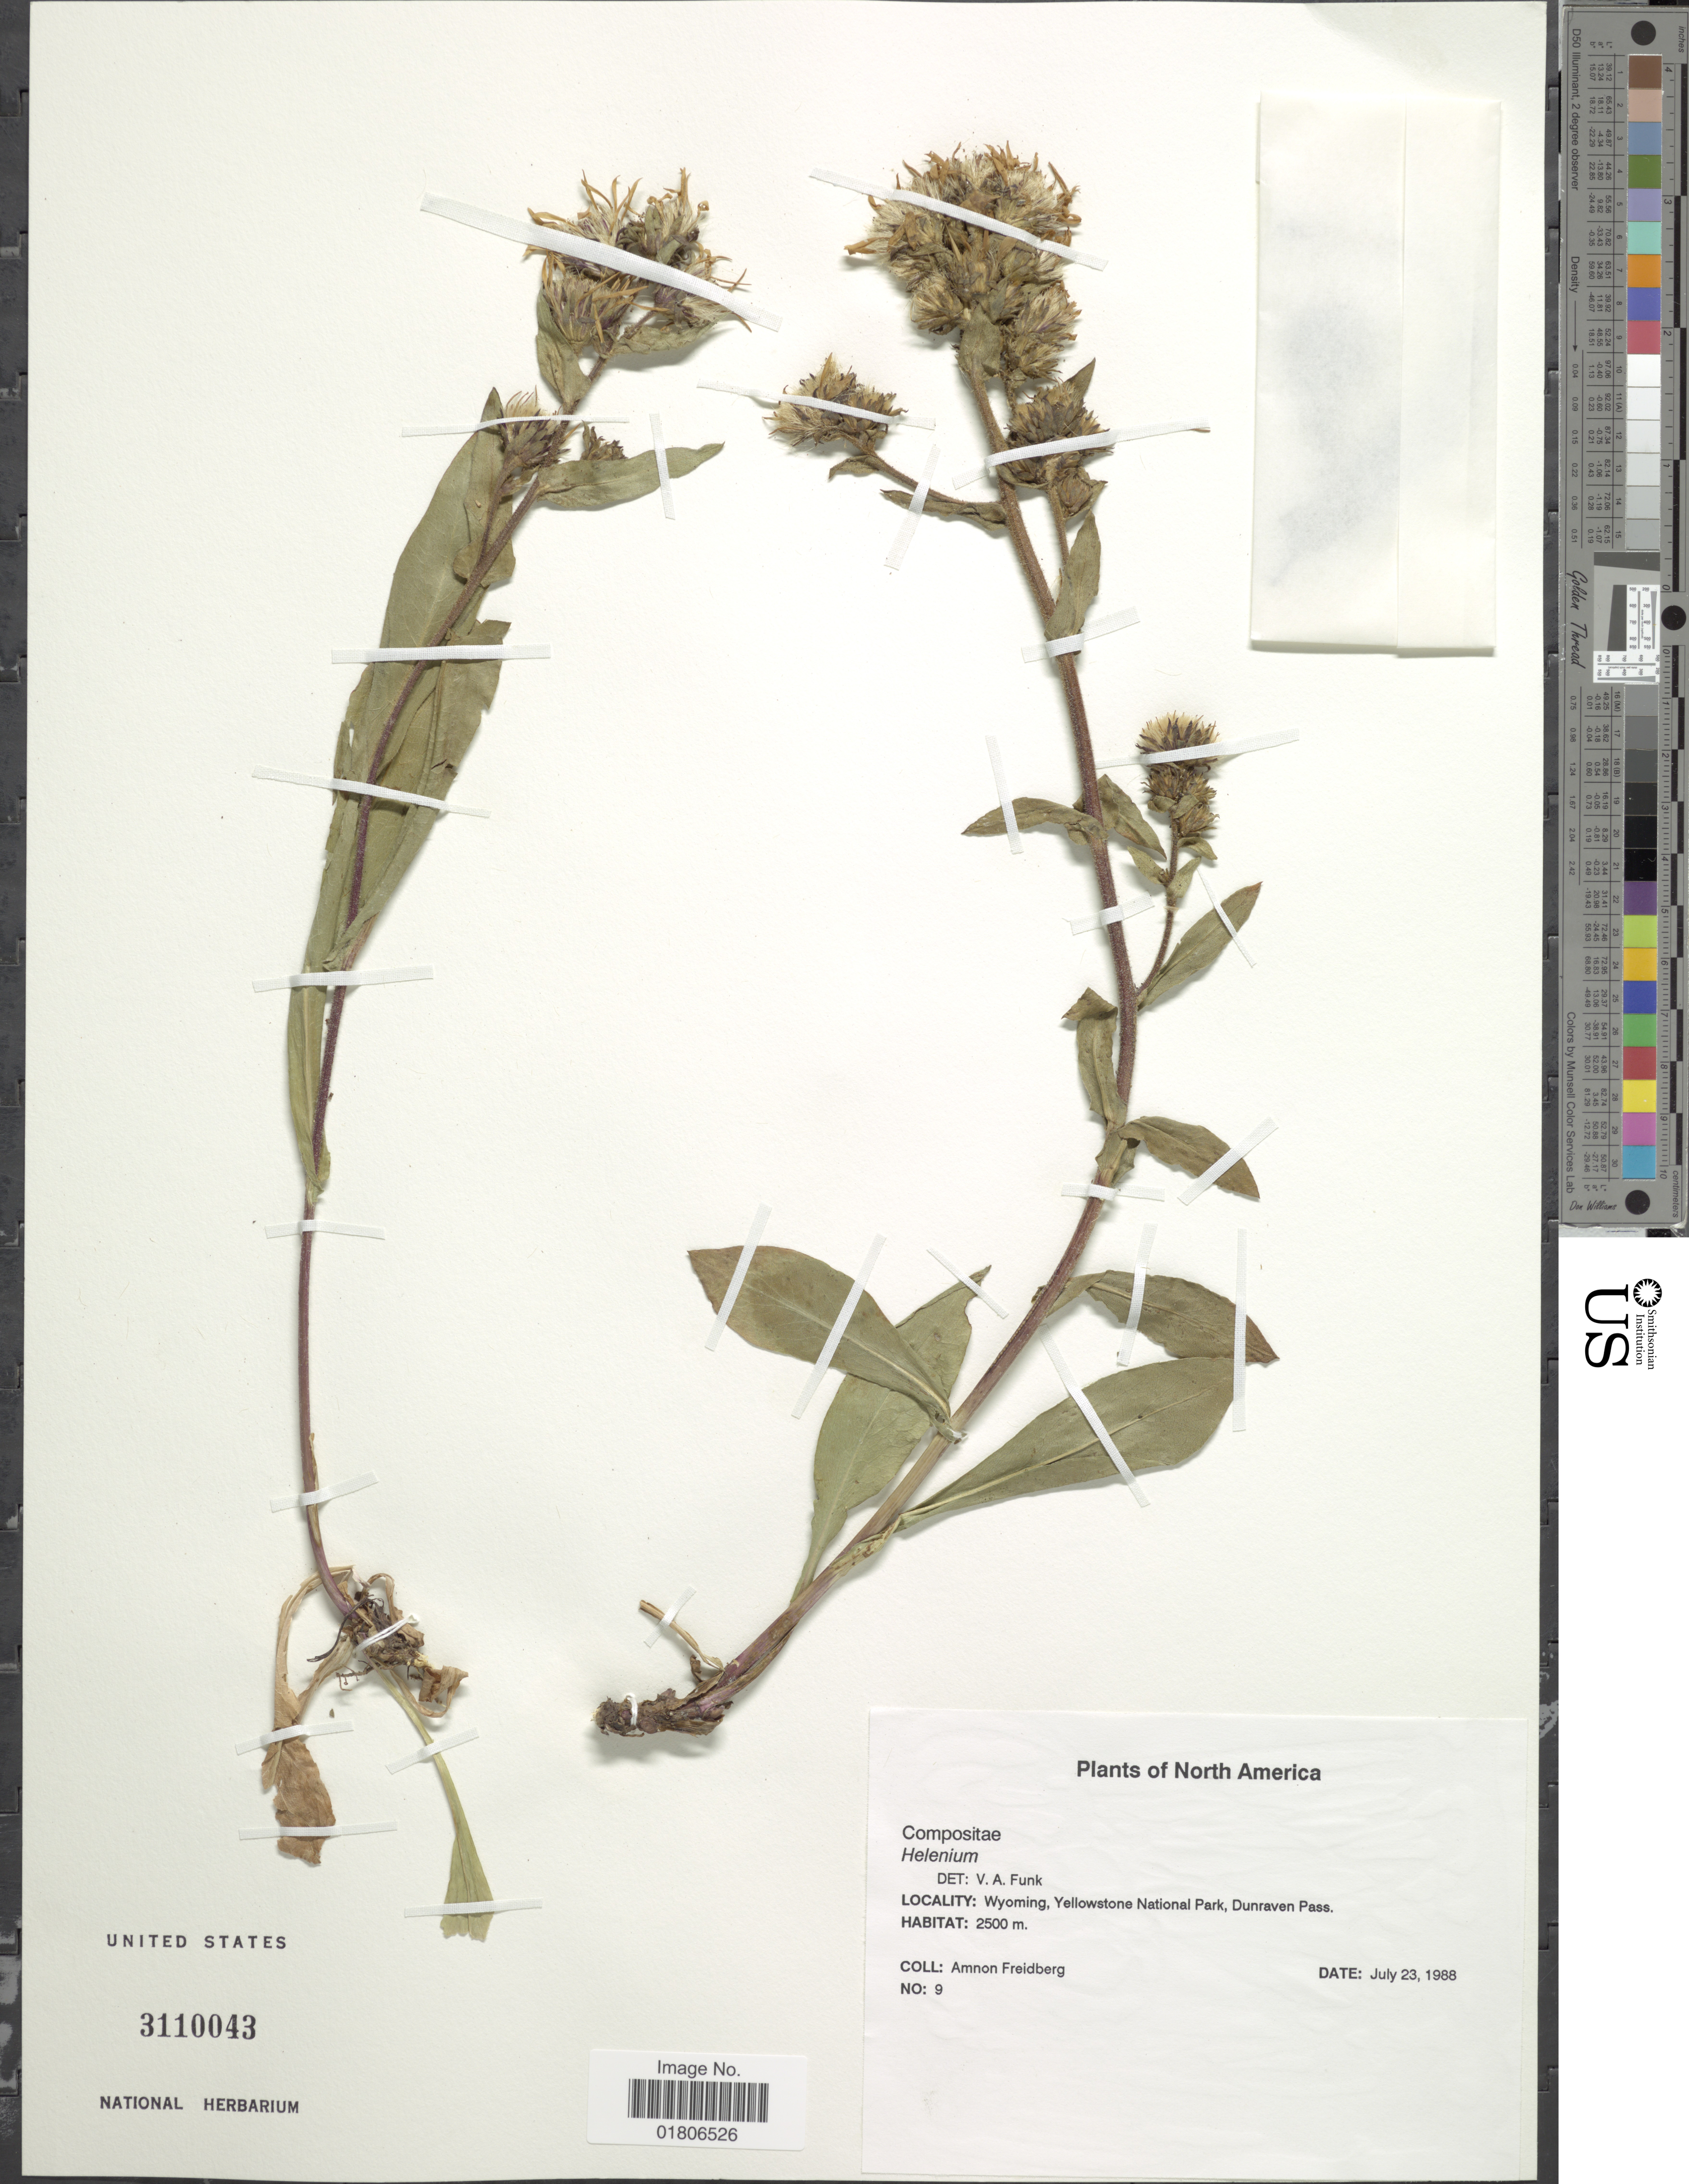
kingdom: Plantae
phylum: Tracheophyta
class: Magnoliopsida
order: Asterales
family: Asteraceae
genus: Helenium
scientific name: Helenium sp.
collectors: A. Freidberg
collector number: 9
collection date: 1988-07-23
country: United States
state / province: Wyoming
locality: Yellowstone National Park, Dunraven Pass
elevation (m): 2500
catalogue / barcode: US 3110043